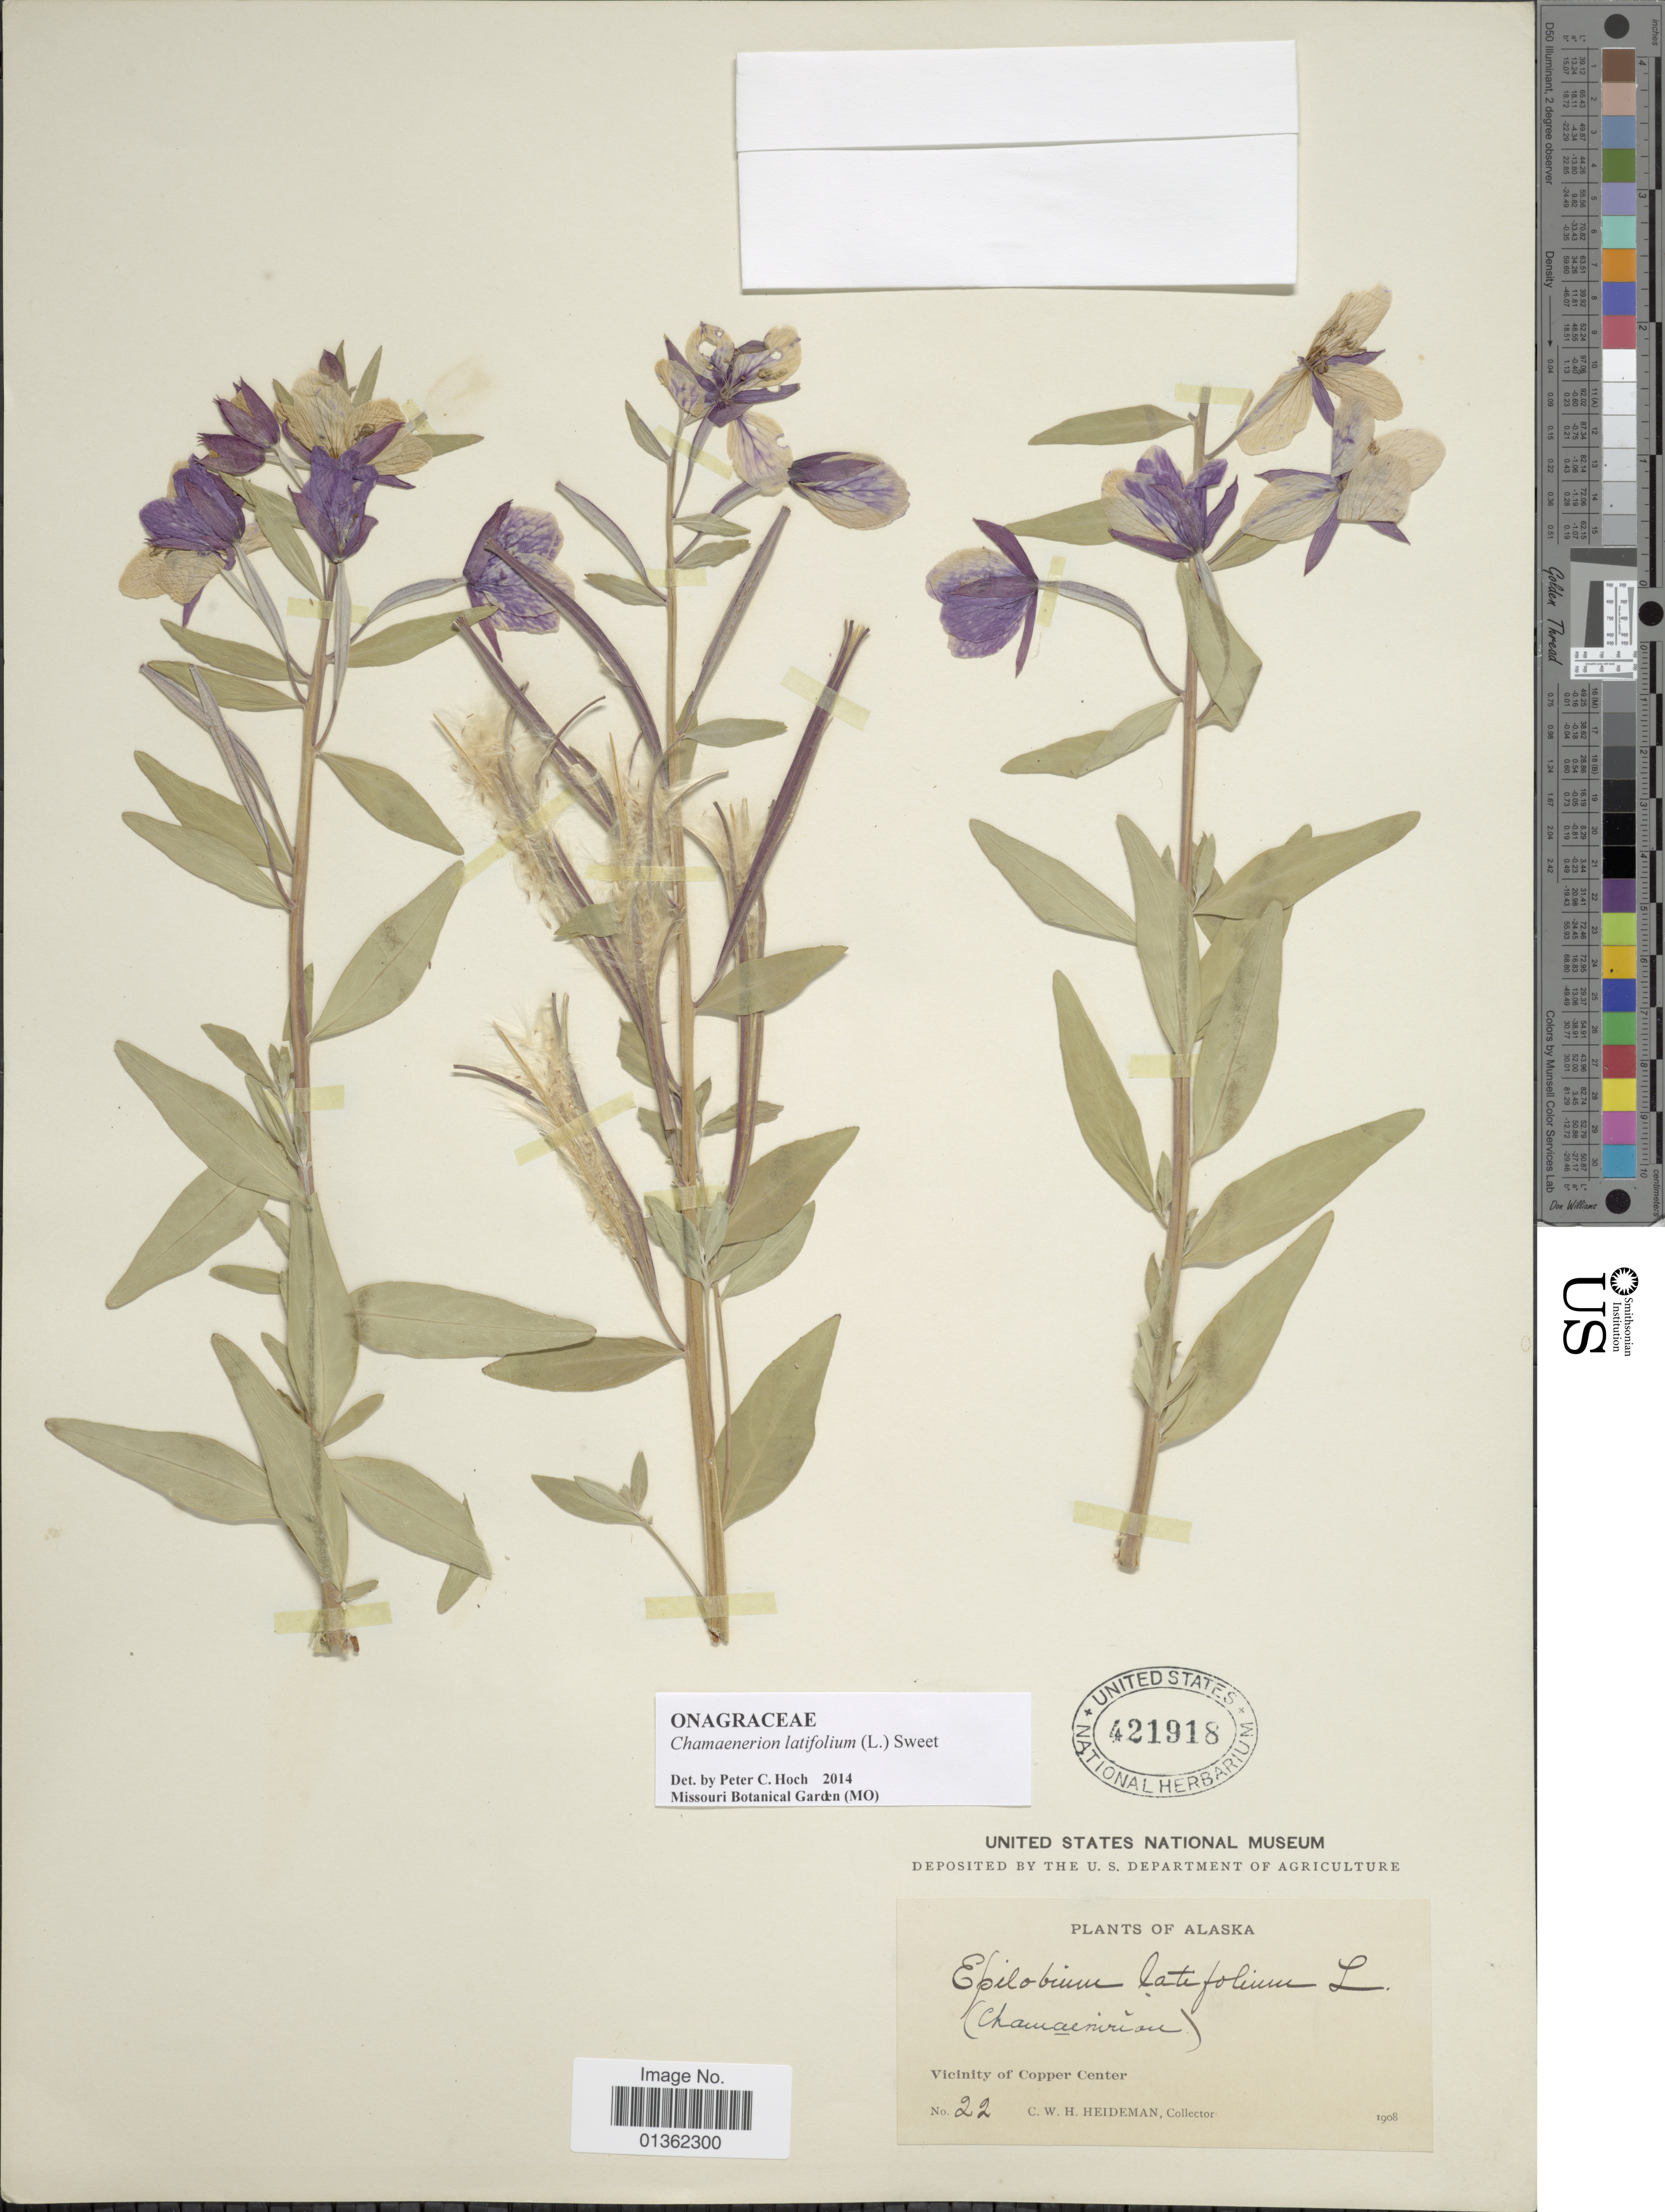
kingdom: Plantae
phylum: Tracheophyta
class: Magnoliopsida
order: Myrtales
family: Onagraceae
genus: Chamaenerion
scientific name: Chamaenerion latifolium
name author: (L.) Th. Fr. & Lange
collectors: C. Heideman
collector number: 22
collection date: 1908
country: United States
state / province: Alaska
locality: Vicinity of Copper Center.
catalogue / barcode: US 421918